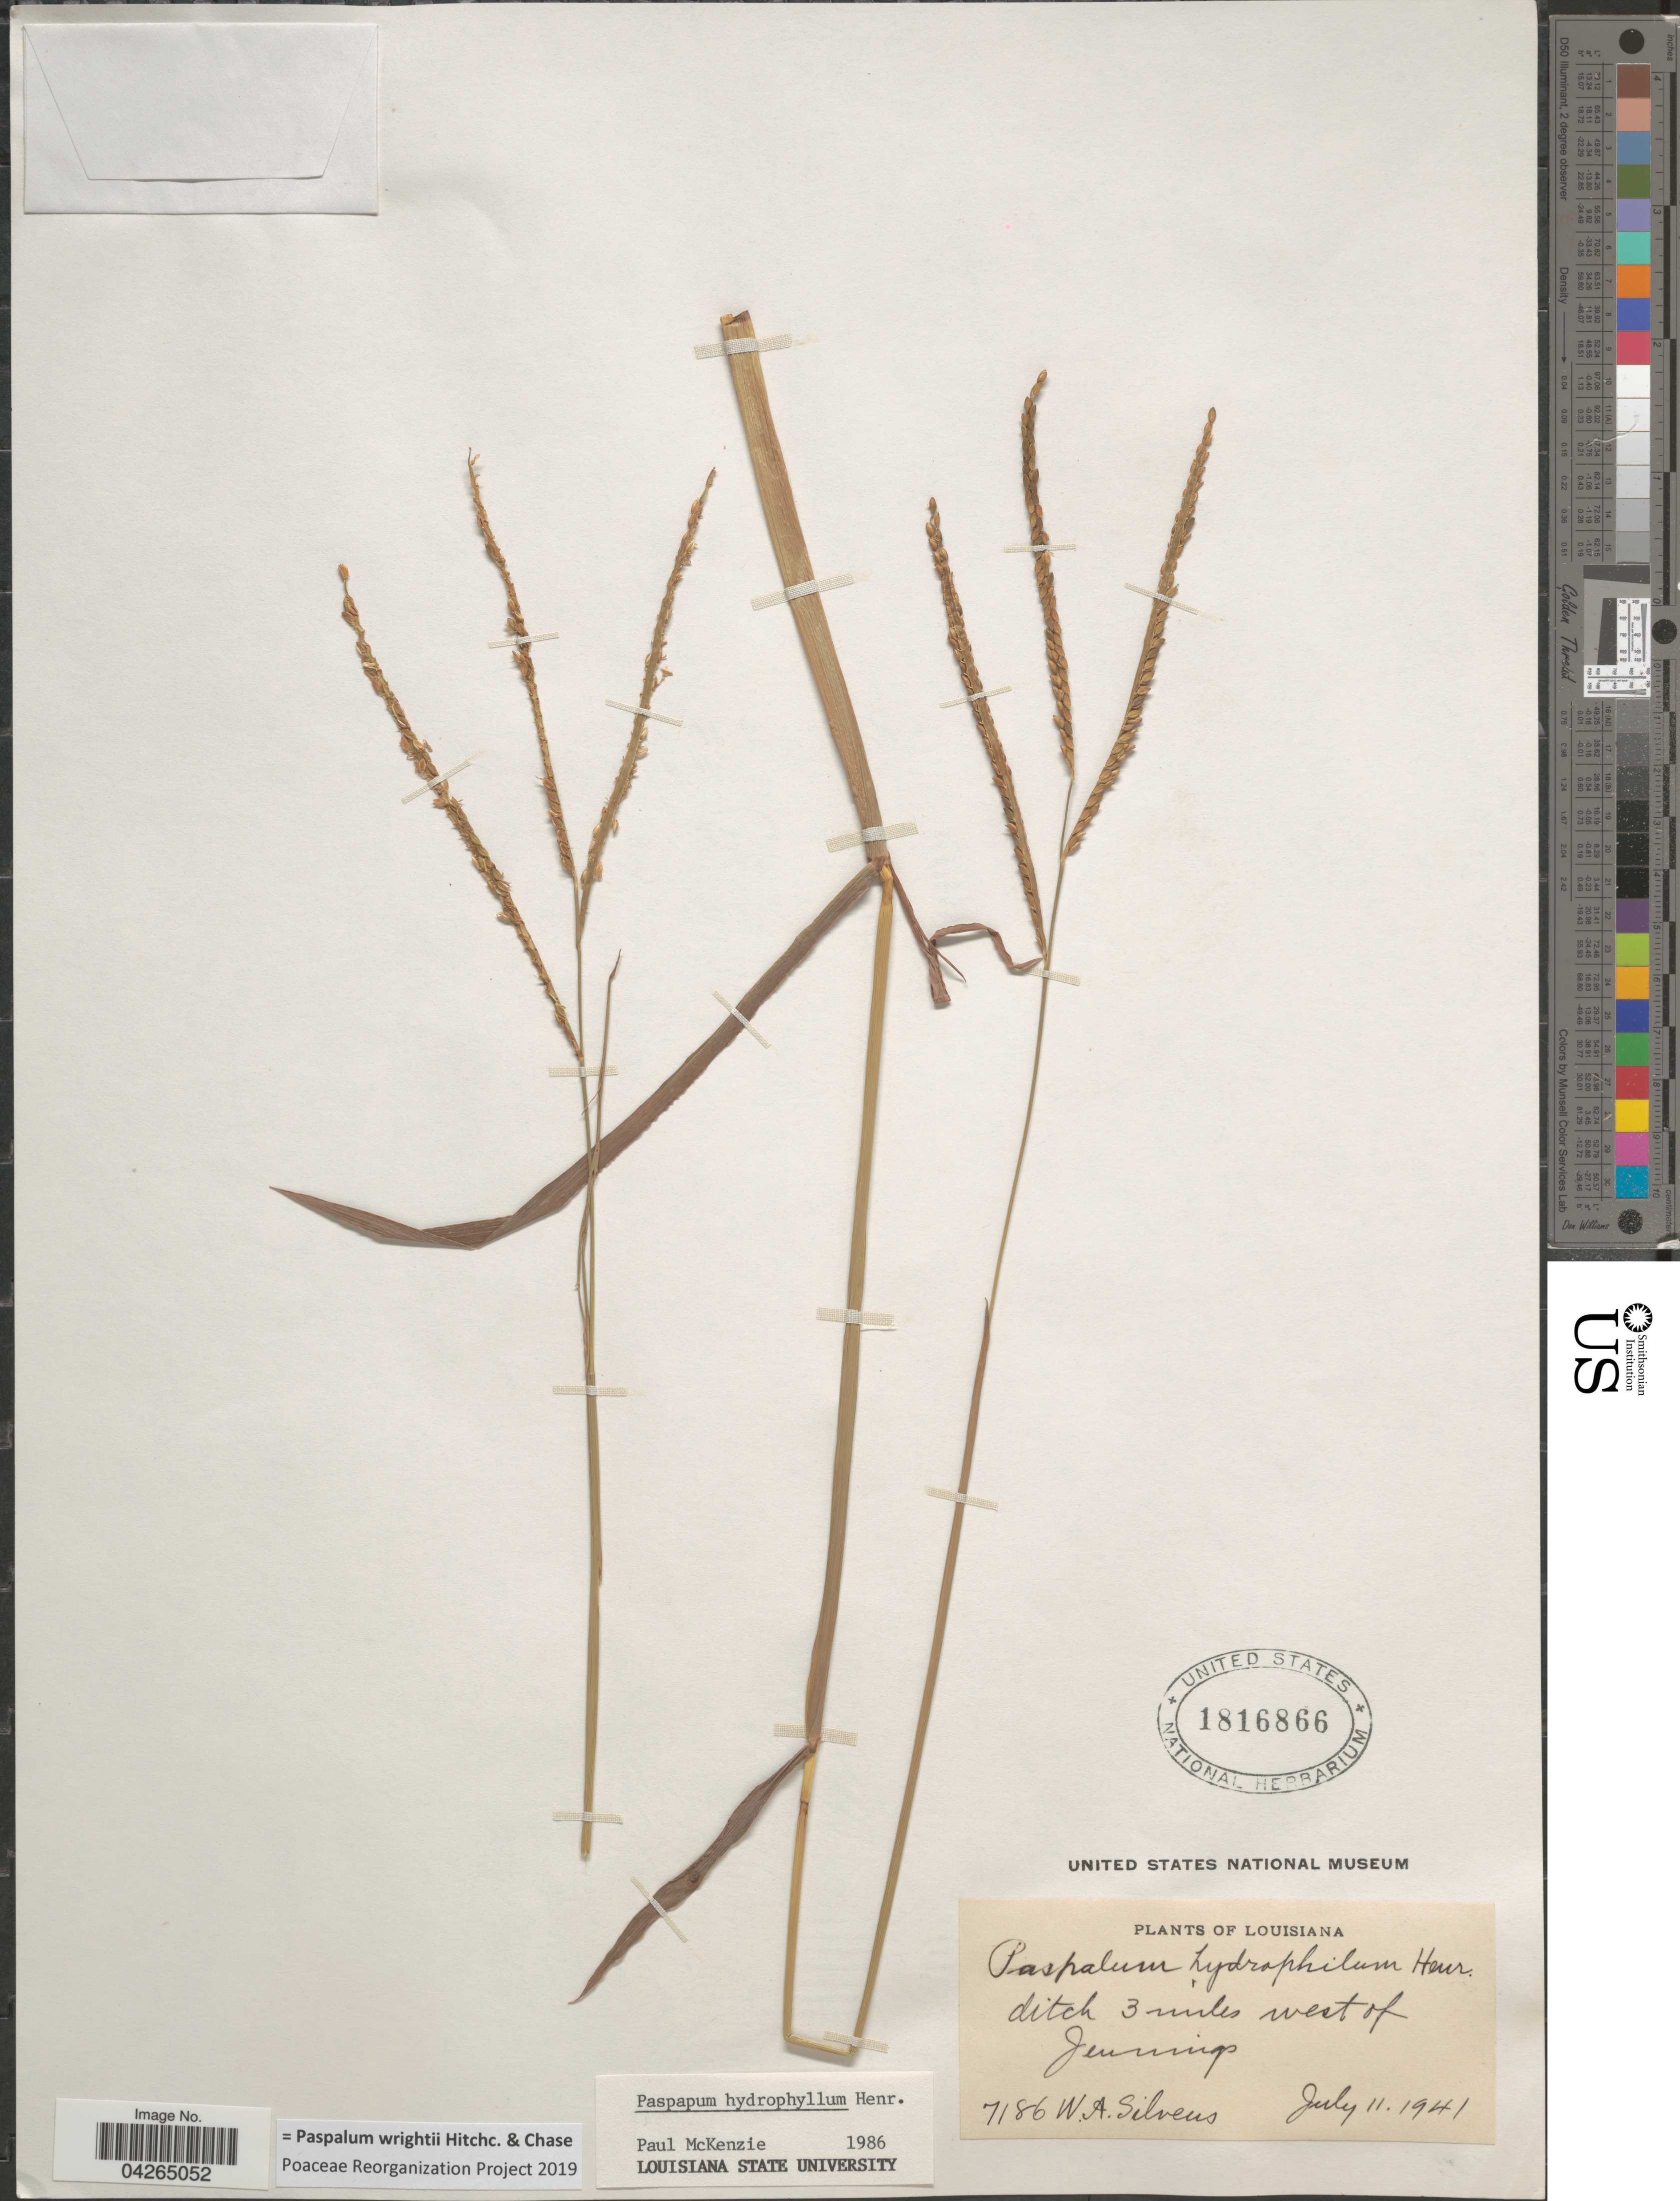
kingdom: Plantae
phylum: Tracheophyta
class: Liliopsida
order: Poales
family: Poaceae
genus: Paspalum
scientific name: Paspalum wrightii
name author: Hitchc. & Chase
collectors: W. Silveus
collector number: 7186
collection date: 1941-07-11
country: United States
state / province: Louisiana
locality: Ditch 3 miles west of Jennings.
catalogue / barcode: US 1816866